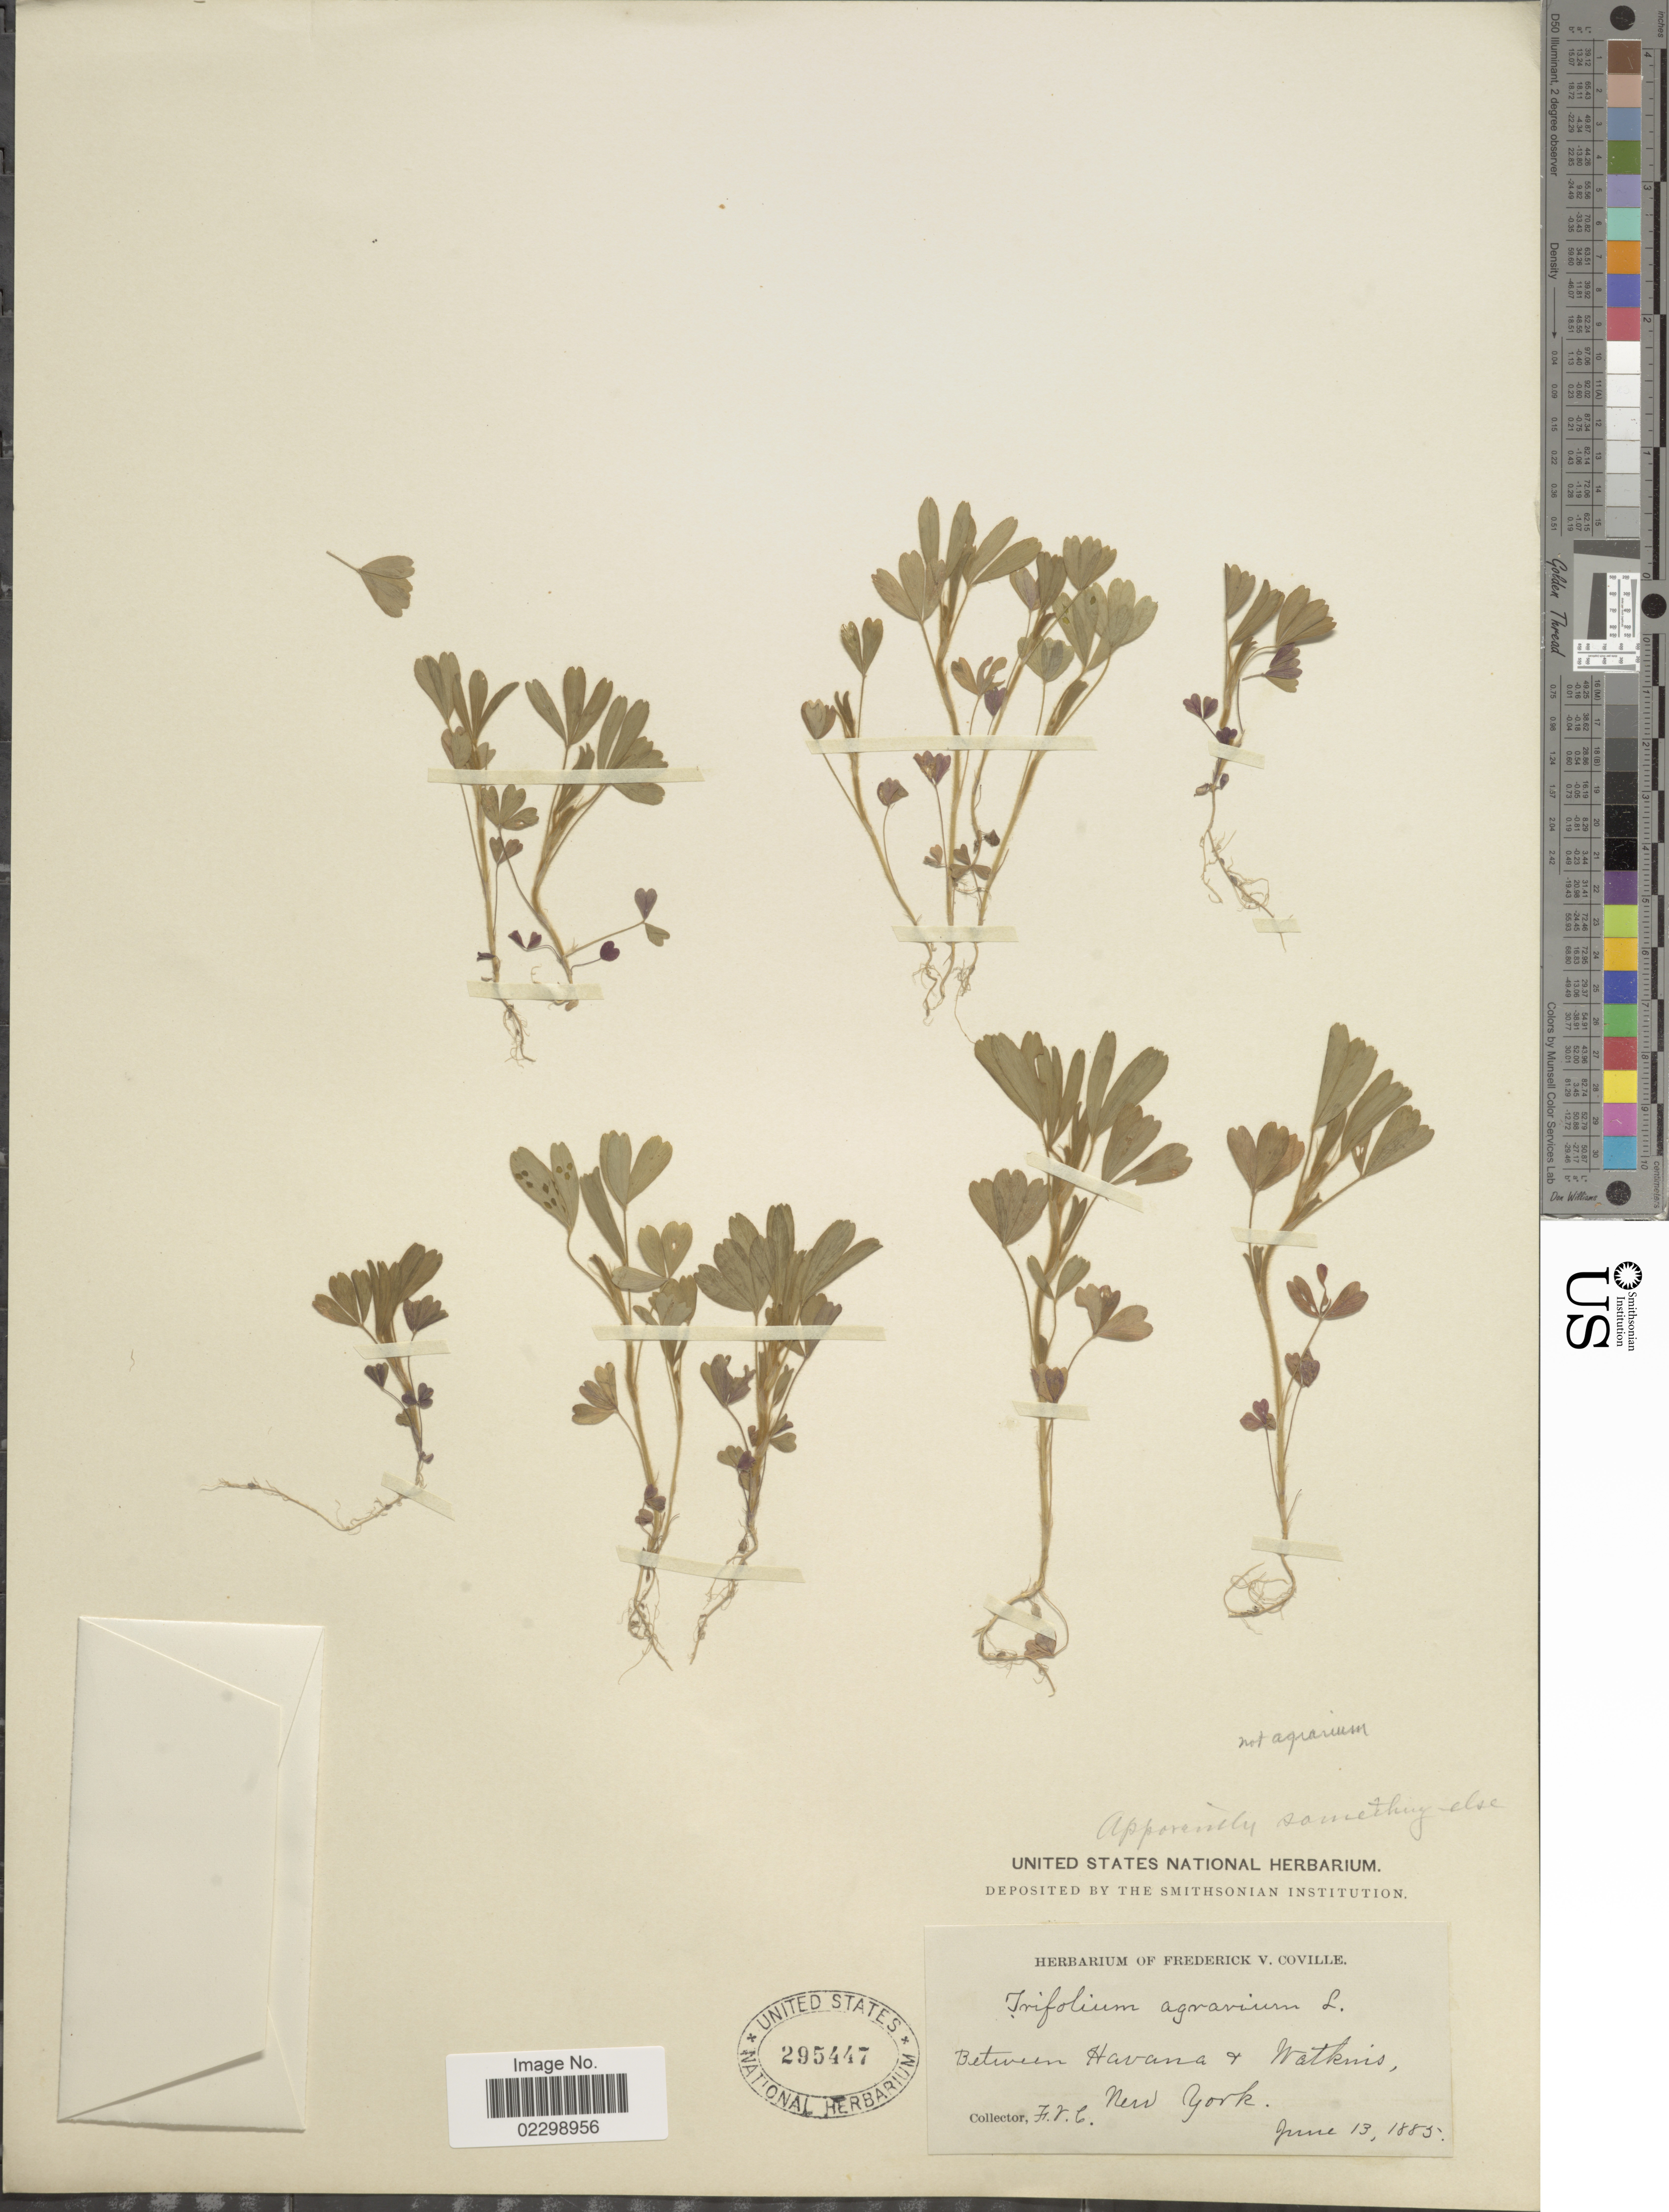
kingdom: Plantae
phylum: Tracheophyta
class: Magnoliopsida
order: Fabales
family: Fabaceae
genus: Trifolium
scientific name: Trifolium strictum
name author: L.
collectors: F. V. Coville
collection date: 1885-06-13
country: United States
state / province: New York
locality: Between Havana + Watkins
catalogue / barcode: US 295447